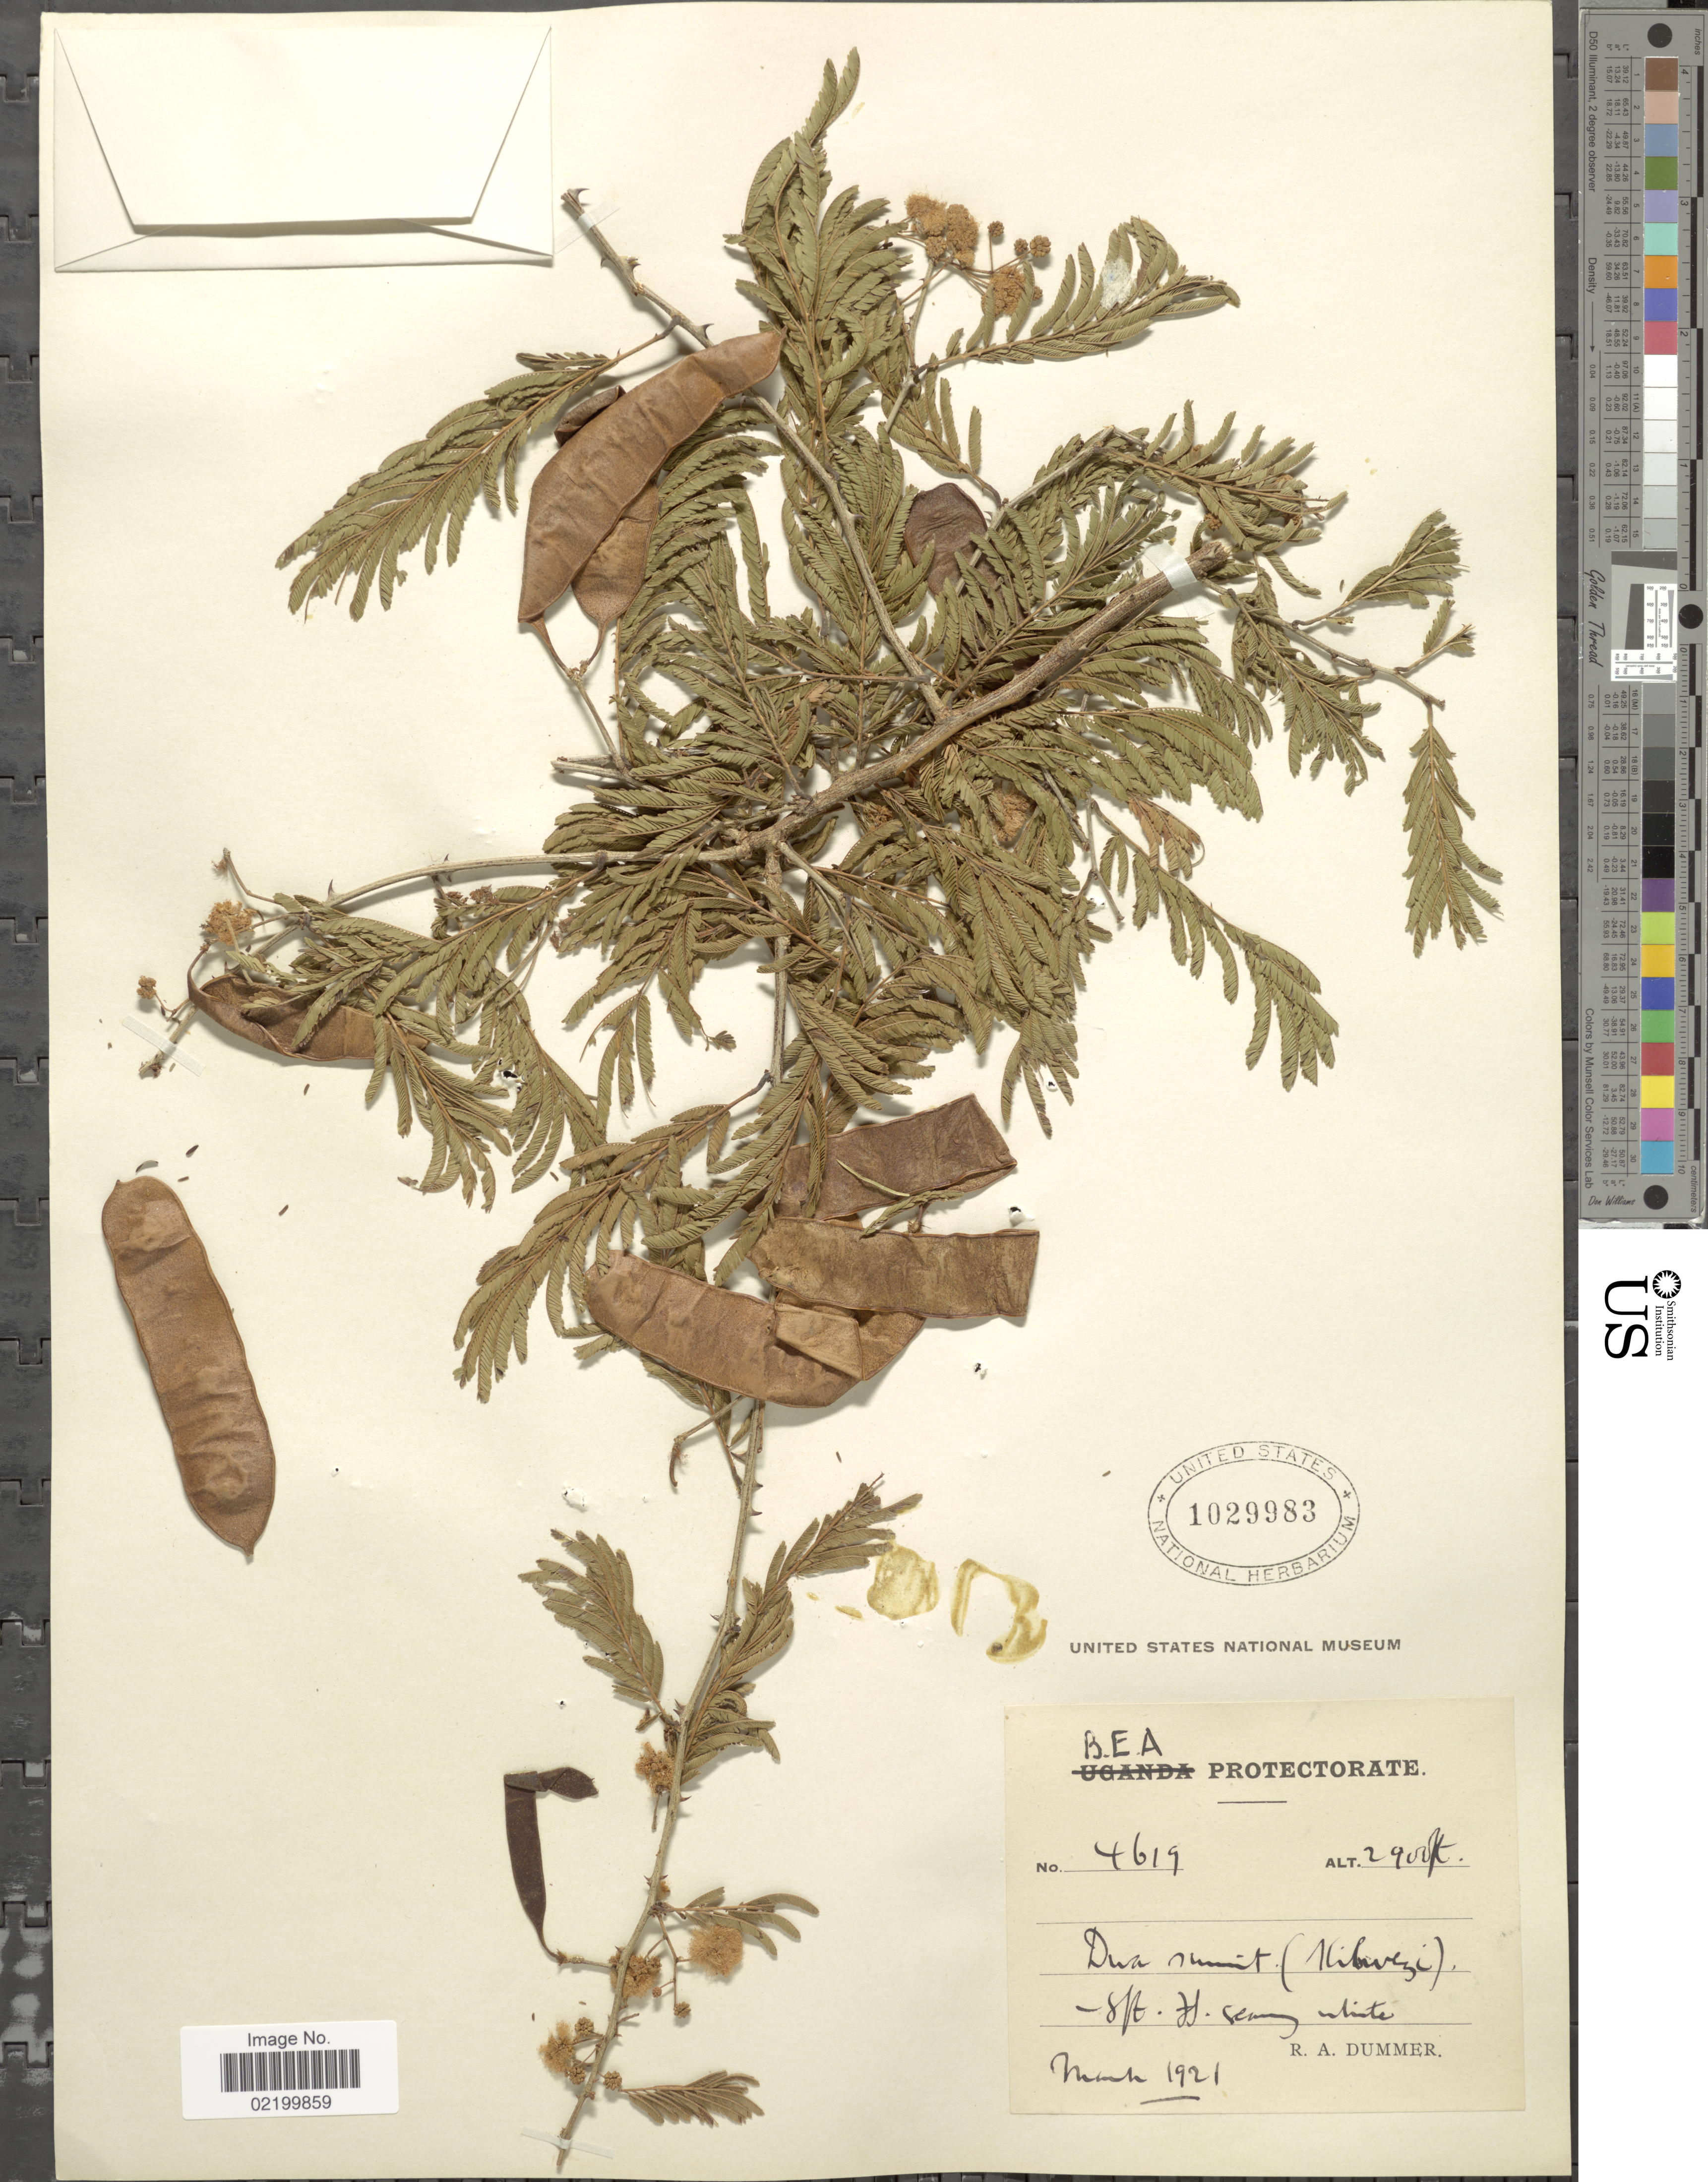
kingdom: Plantae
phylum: Tracheophyta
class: Magnoliopsida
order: Fabales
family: Fabaceae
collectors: R. Dümmer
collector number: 4619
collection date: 1921-03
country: Kenya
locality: B.E.A. [British East Africa] Protectorate. Dwa summit (Kibwezi) [interpreted]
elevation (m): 884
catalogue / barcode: US 1029983